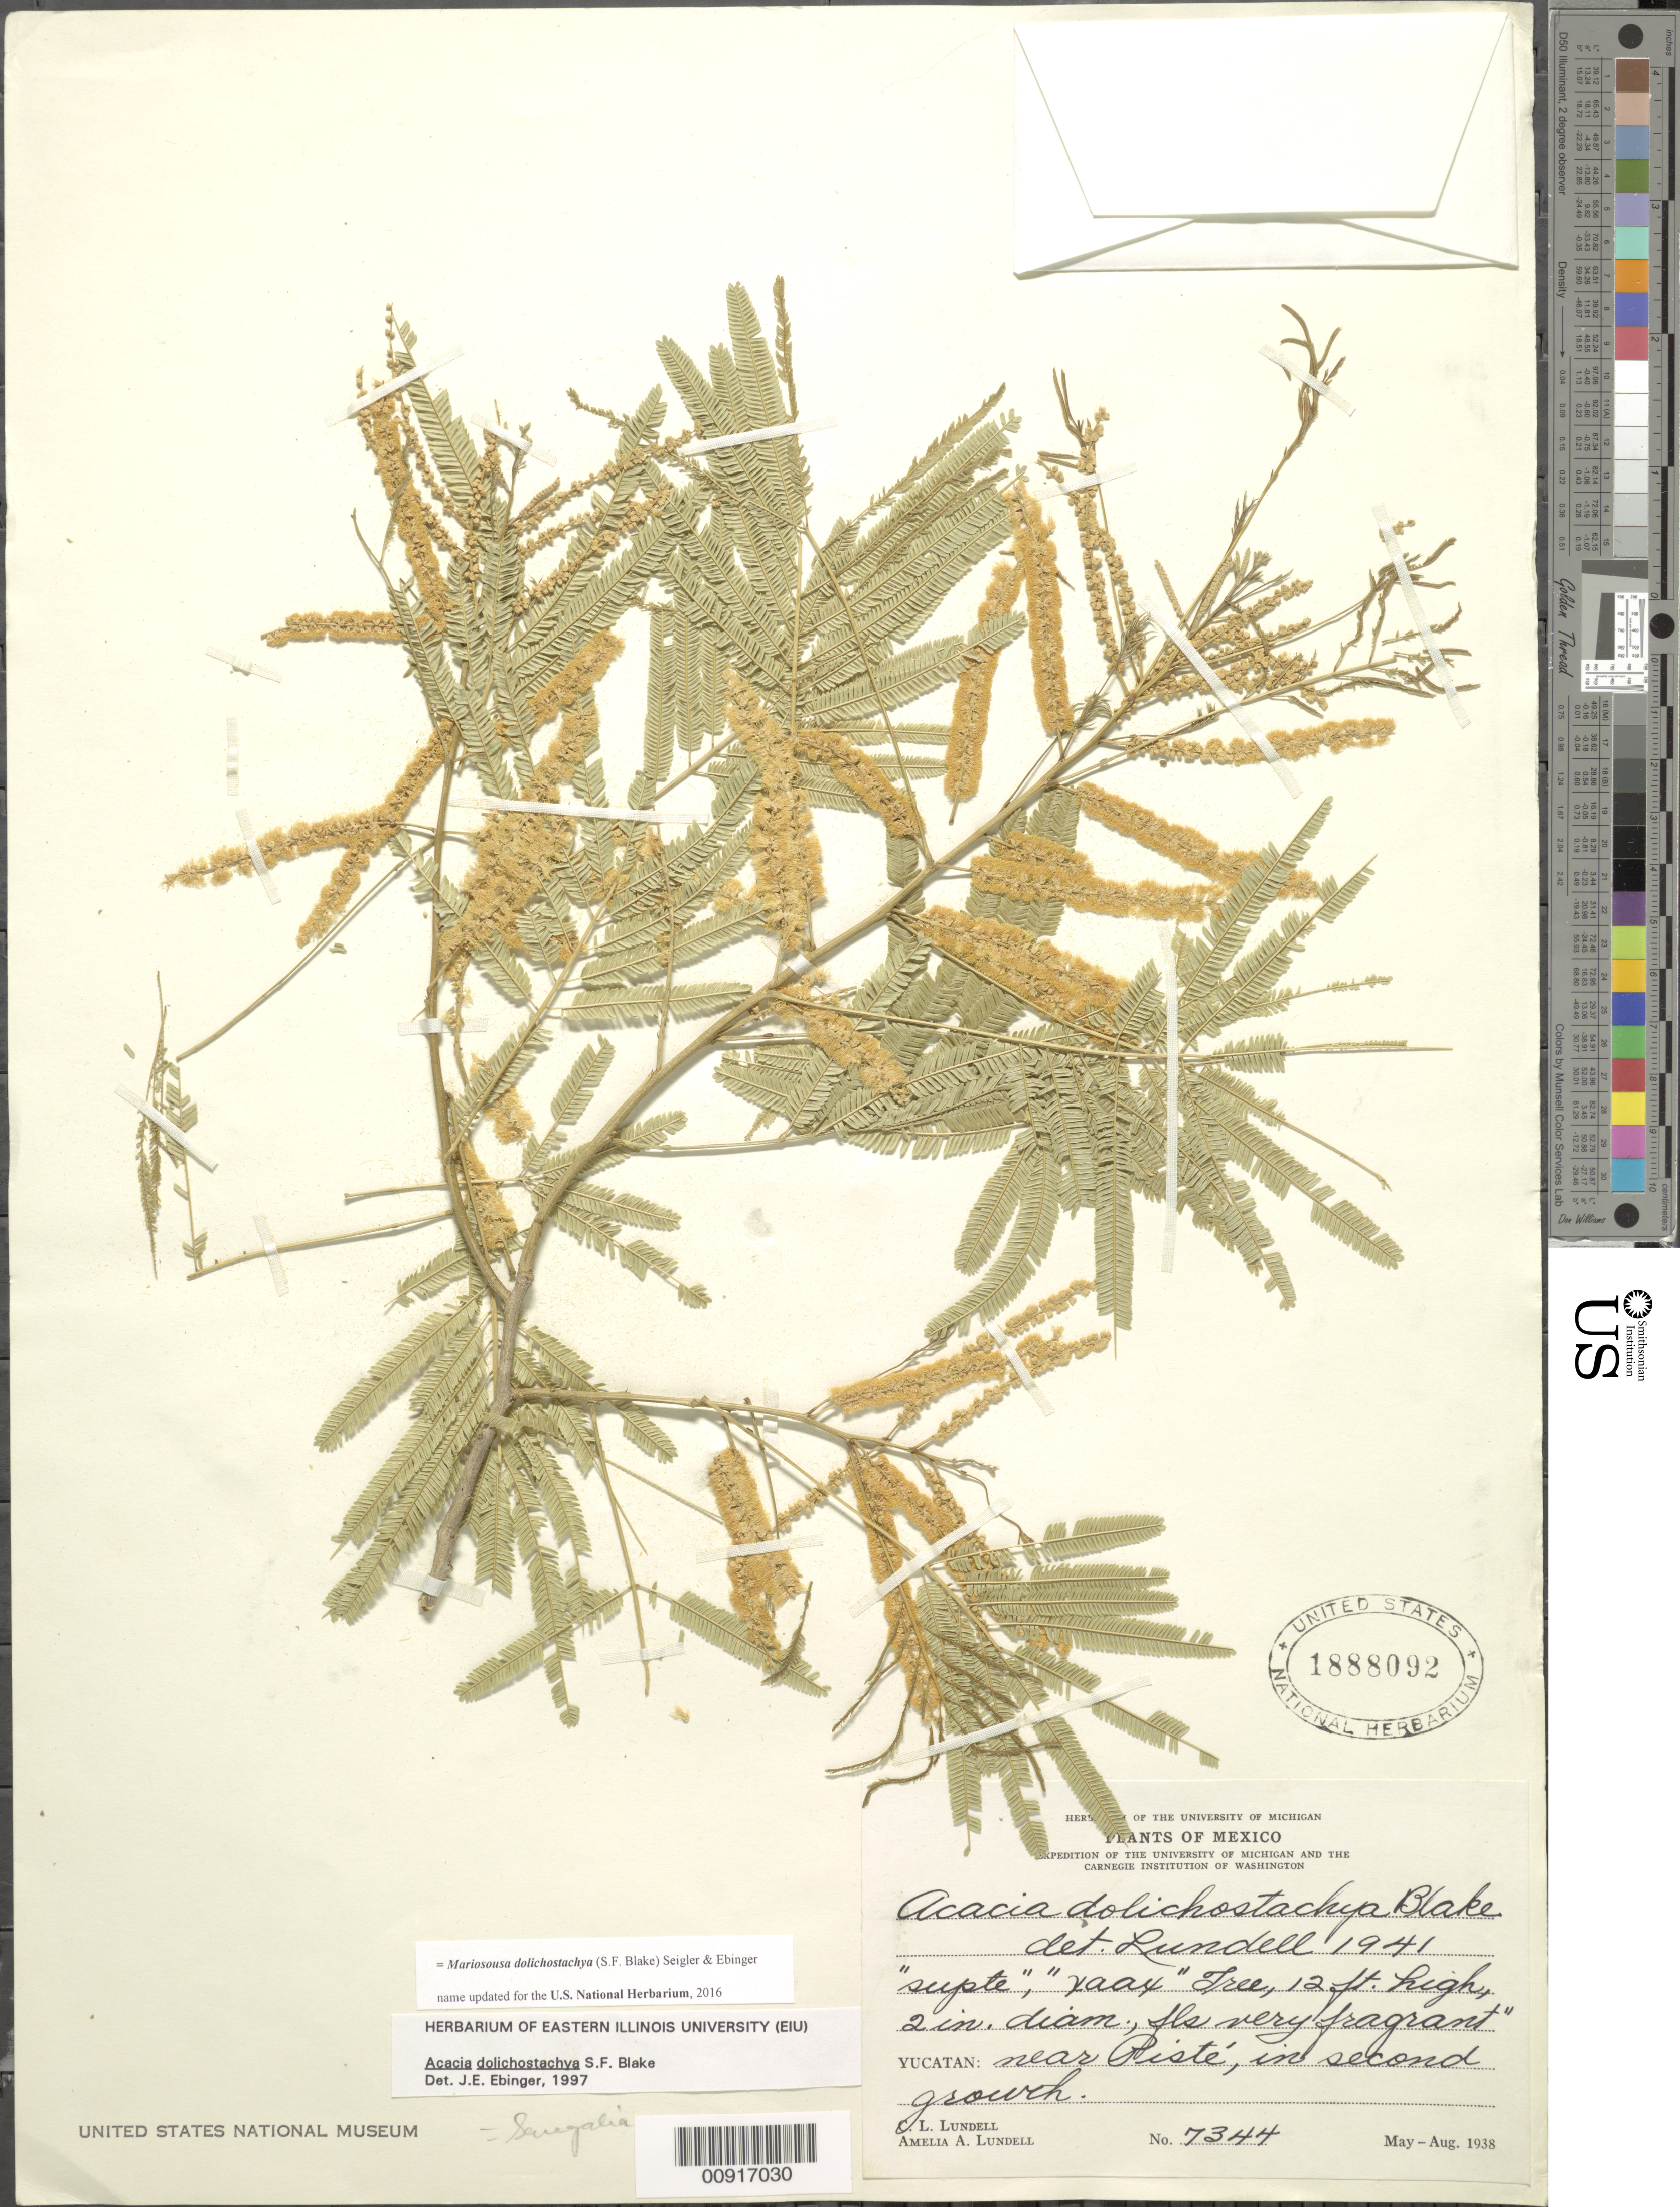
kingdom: Plantae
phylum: Tracheophyta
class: Magnoliopsida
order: Fabales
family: Fabaceae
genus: Mariosousa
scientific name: Mariosousa dolichostachya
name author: (S.F. Blake) Seigler & Ebinger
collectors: C. L. Lundell & A. A. Lundell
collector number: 7344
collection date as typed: May 1938 to -- Aug 1938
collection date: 1938-05/1938-08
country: Mexico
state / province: Yucatán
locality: Yucatán: near Pisté.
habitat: In second growth.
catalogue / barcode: US 1888092